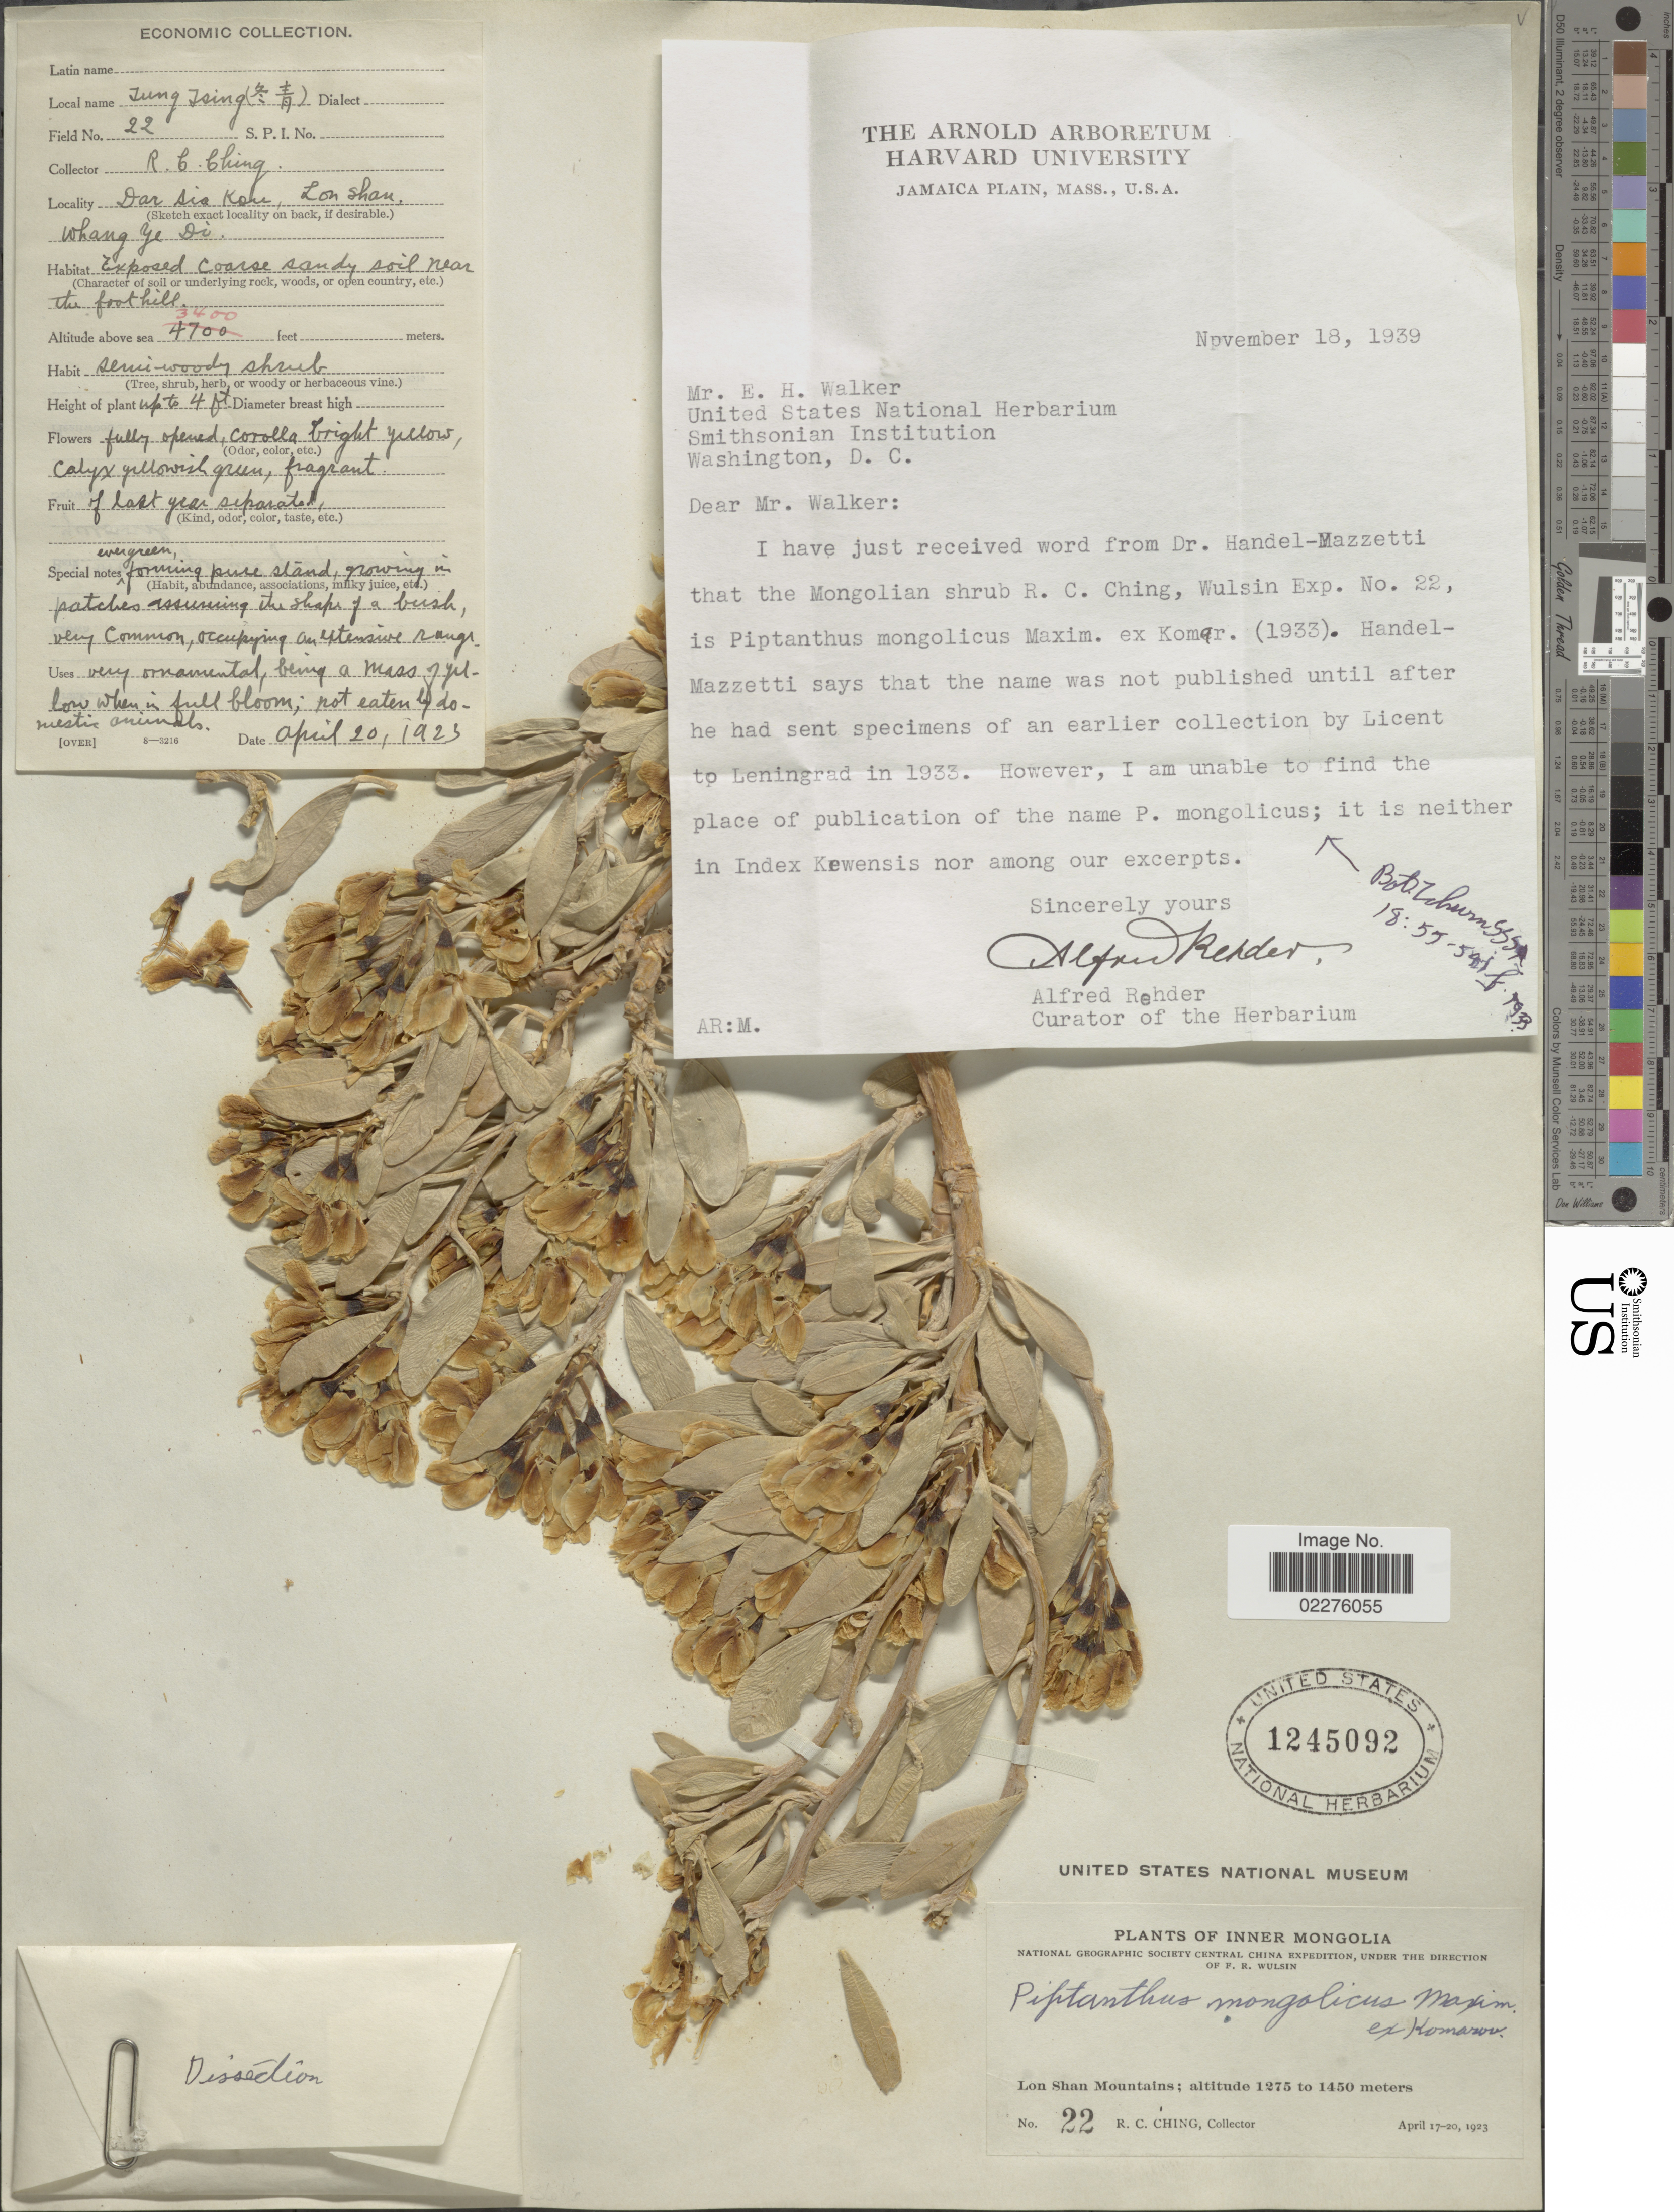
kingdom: Plantae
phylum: Tracheophyta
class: Magnoliopsida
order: Fabales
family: Fabaceae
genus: Ammopiptanthus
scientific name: Ammopiptanthus mongolicus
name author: (Kom.) S.H. Cheng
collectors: R. C. Ching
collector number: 22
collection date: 1923-04-17/1923-04-20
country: China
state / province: Nei Monggol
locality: Inner Mongolia, Lon Shan Mountains, Dar Sia Kou, Wang Ye Di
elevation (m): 1275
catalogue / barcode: US 1245092